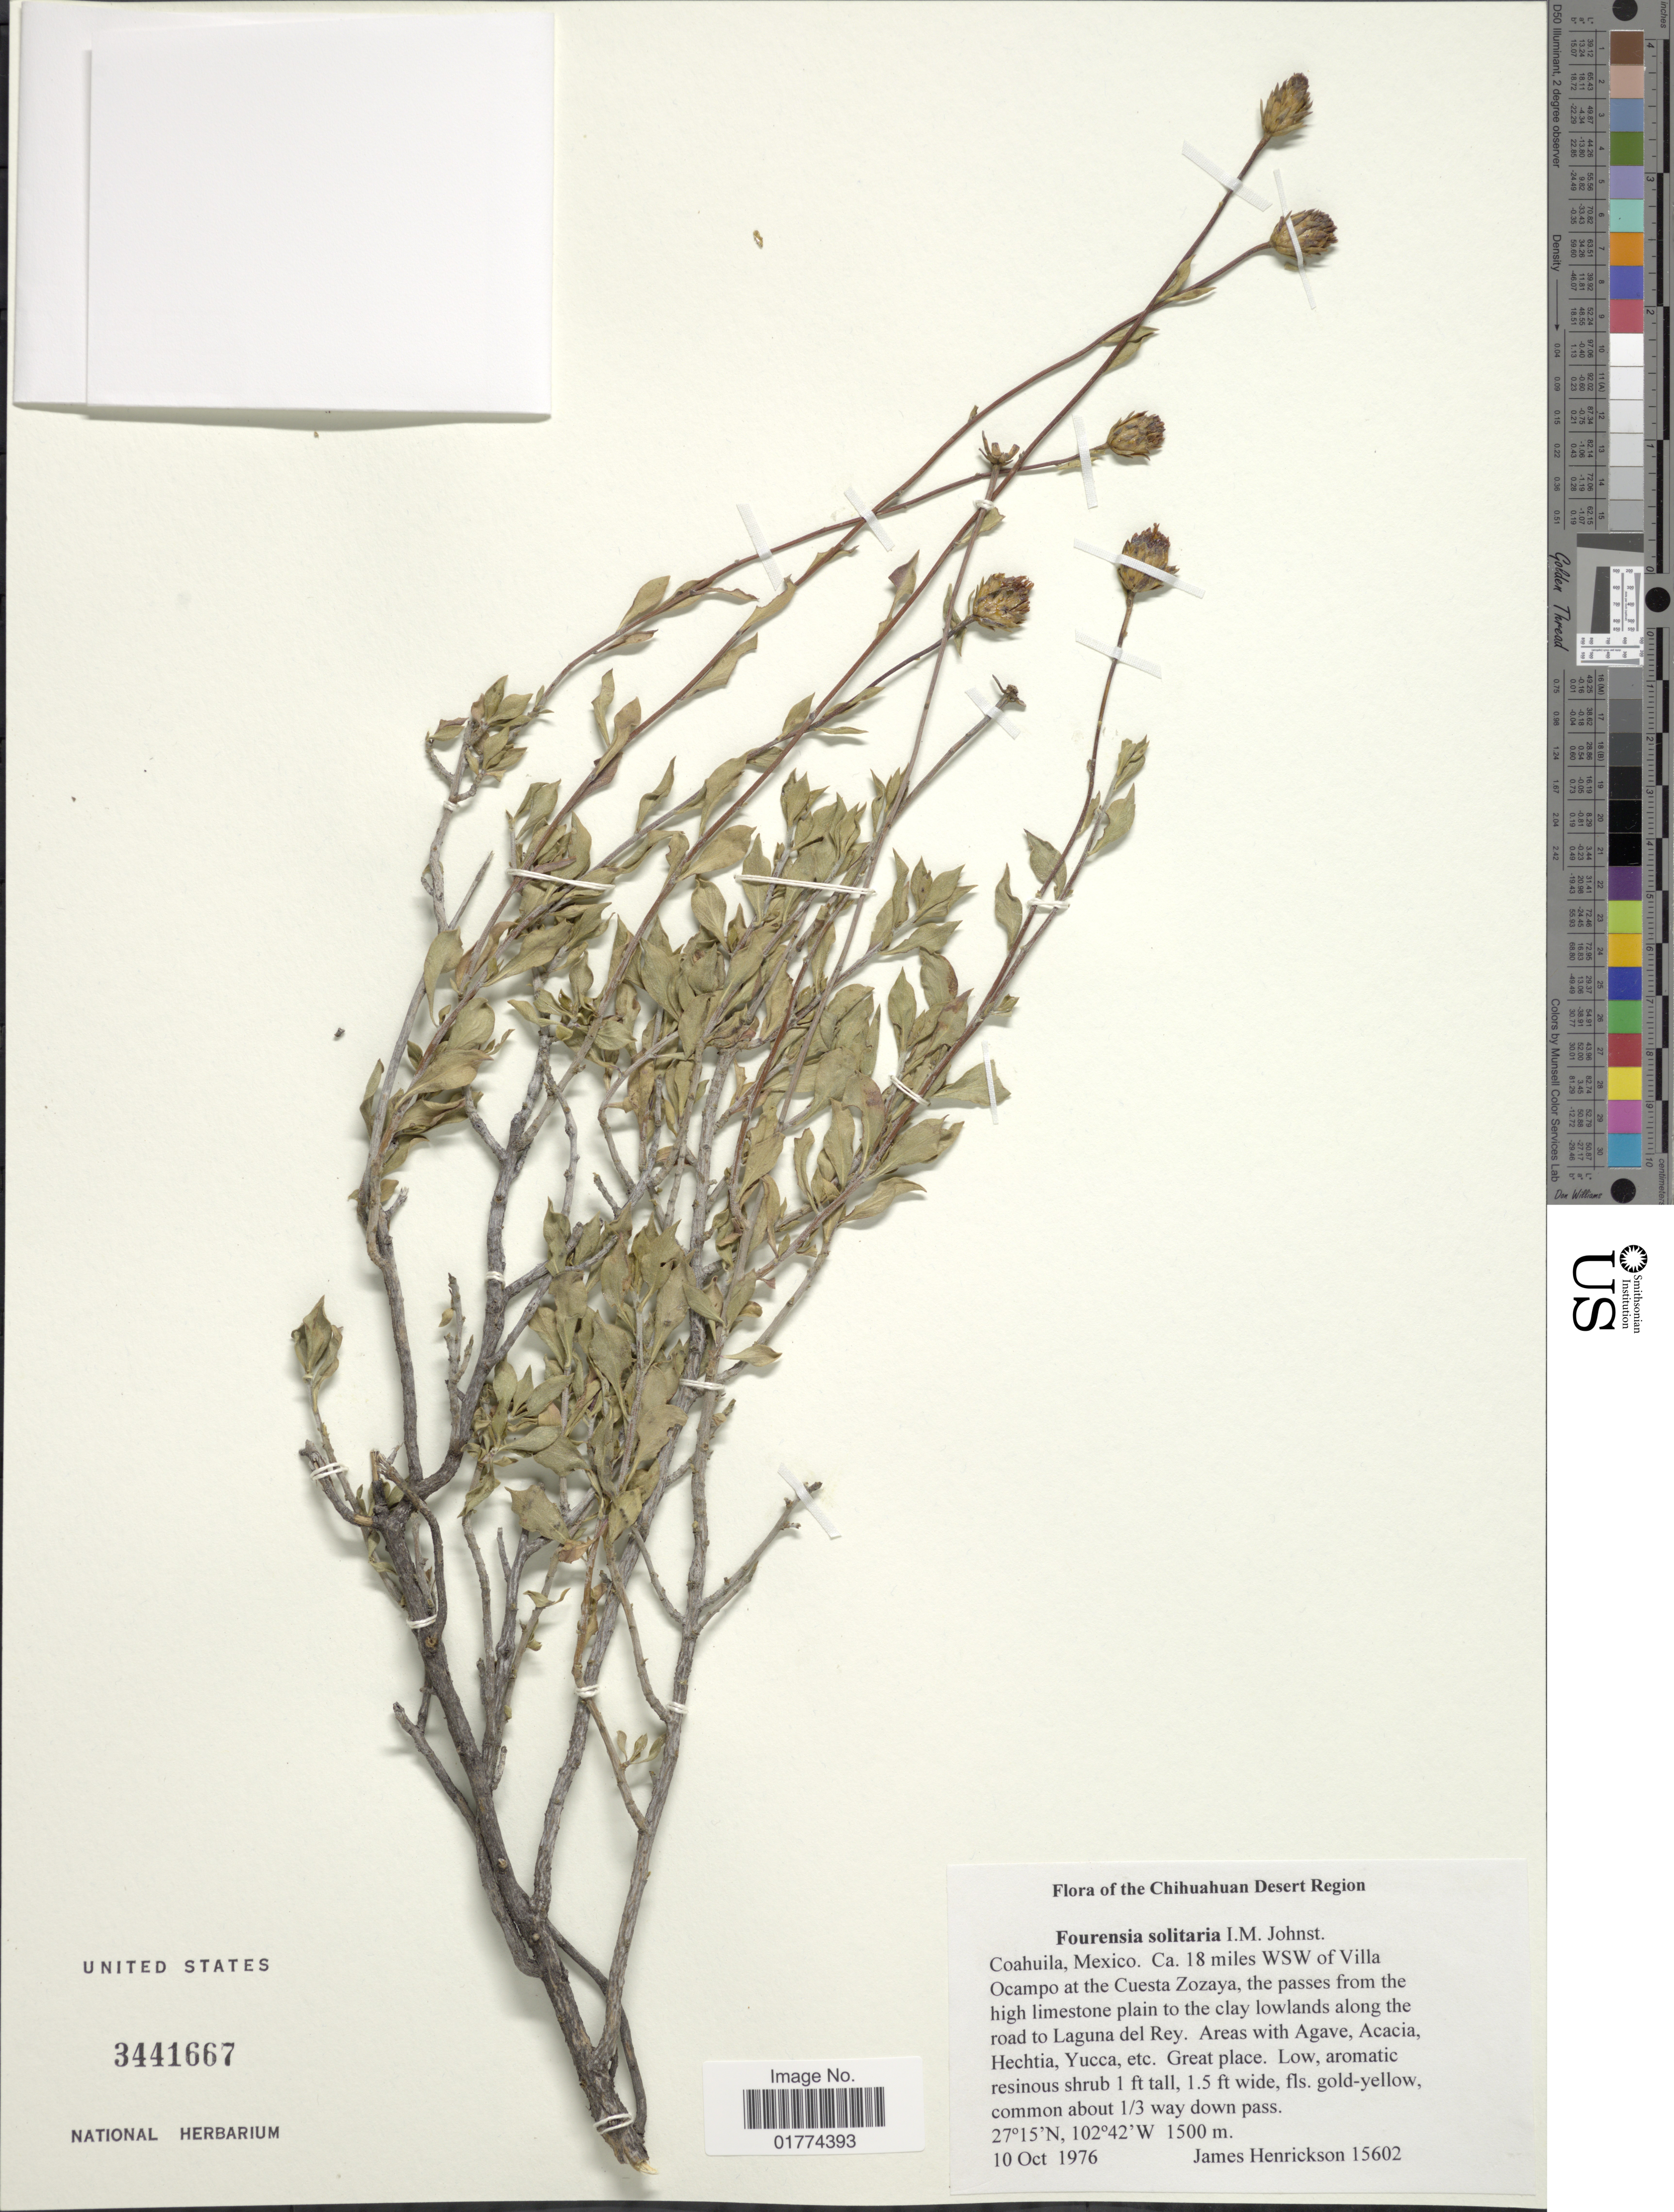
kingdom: Plantae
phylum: Tracheophyta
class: Magnoliopsida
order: Asterales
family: Asteraceae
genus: Flourensia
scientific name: Flourensia solitaria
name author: S.F. Blake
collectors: J. Henrickson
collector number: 15602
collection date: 1976-10-10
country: Mexico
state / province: Coahuila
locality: Ca 18 miles WSW of Villa Ocampo at the Cuesta Zozaya, the passes from the high limestone plainto the caly lowlands along the road to laguna del Rey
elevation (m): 1500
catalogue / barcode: US 3441667